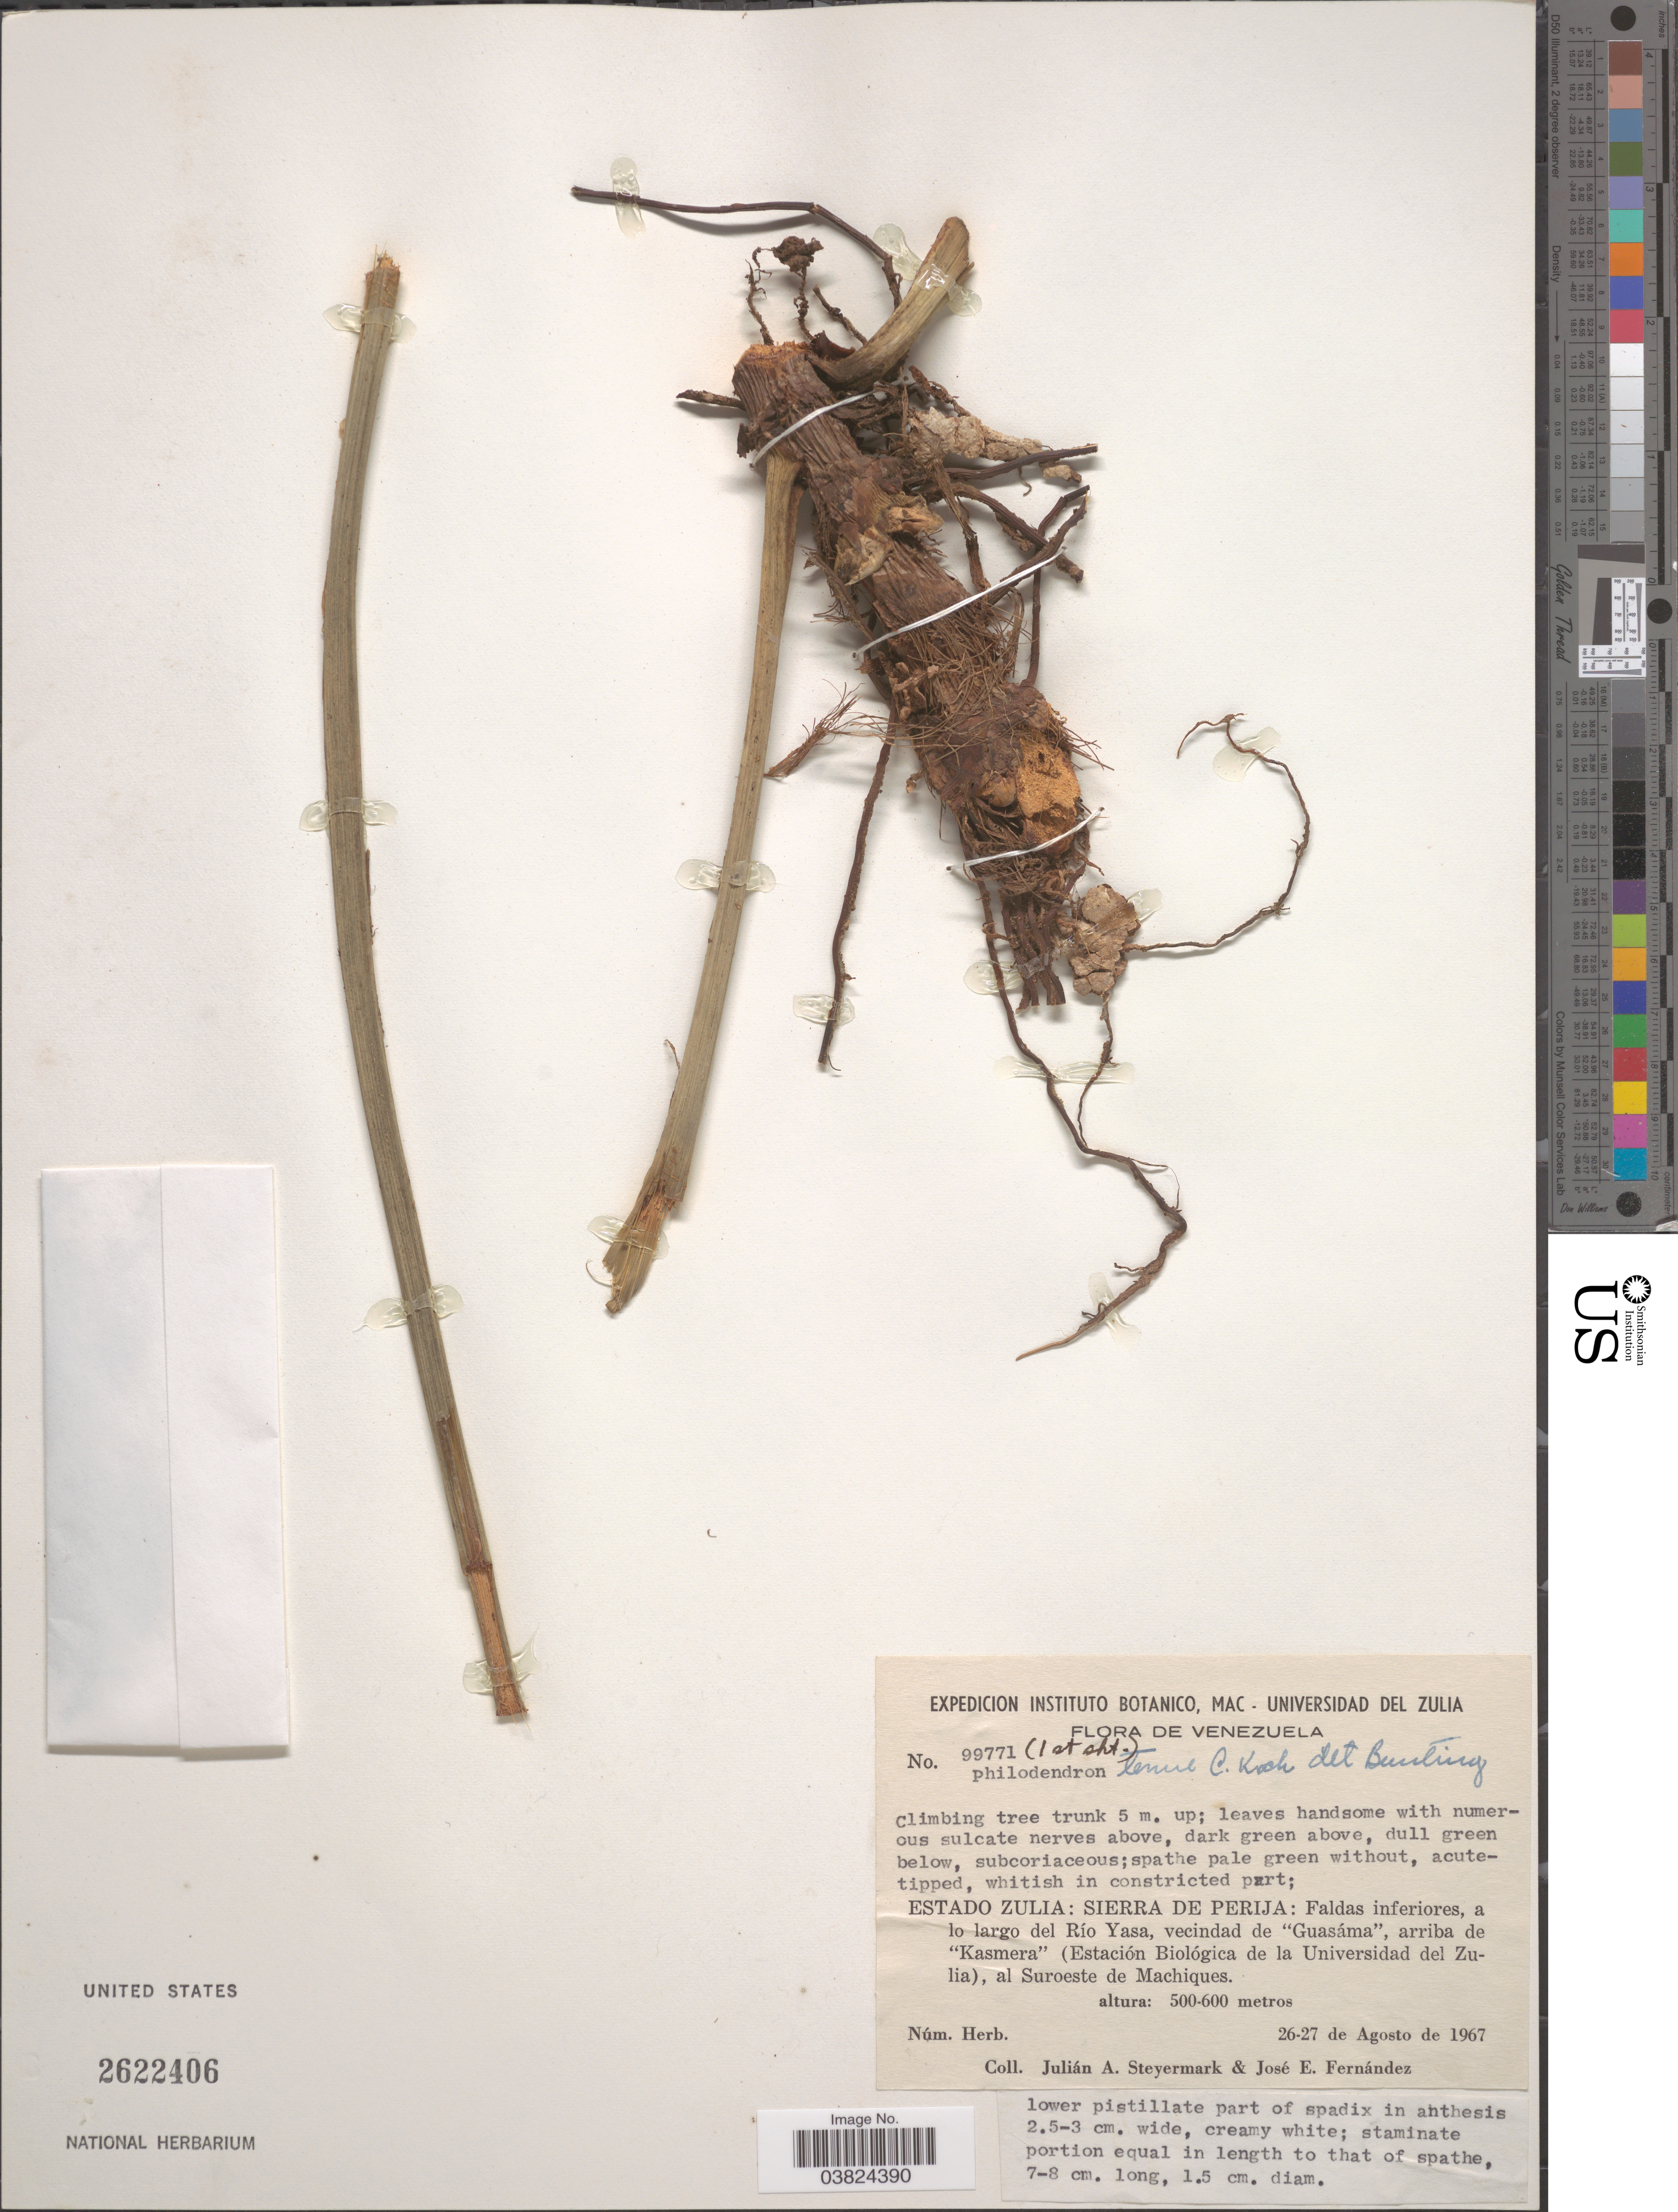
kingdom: Plantae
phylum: Tracheophyta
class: Liliopsida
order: Alismatales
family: Araceae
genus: Philodendron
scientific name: Philodendron tenue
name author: K. Koch & Augustin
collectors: J. Steyermark & J. Fernández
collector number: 99771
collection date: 1967-08-26/1967-08-27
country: Venezuela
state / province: Zulia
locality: Sierra de Perija: Faldas inferiores, a lo largo del Río Yasa, vecindad de "Guasáma", arriba de "Kasmera" (Estación Biológica de la Universidad del Zulia), al Suroeste de Machiques.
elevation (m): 500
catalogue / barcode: US 2622406